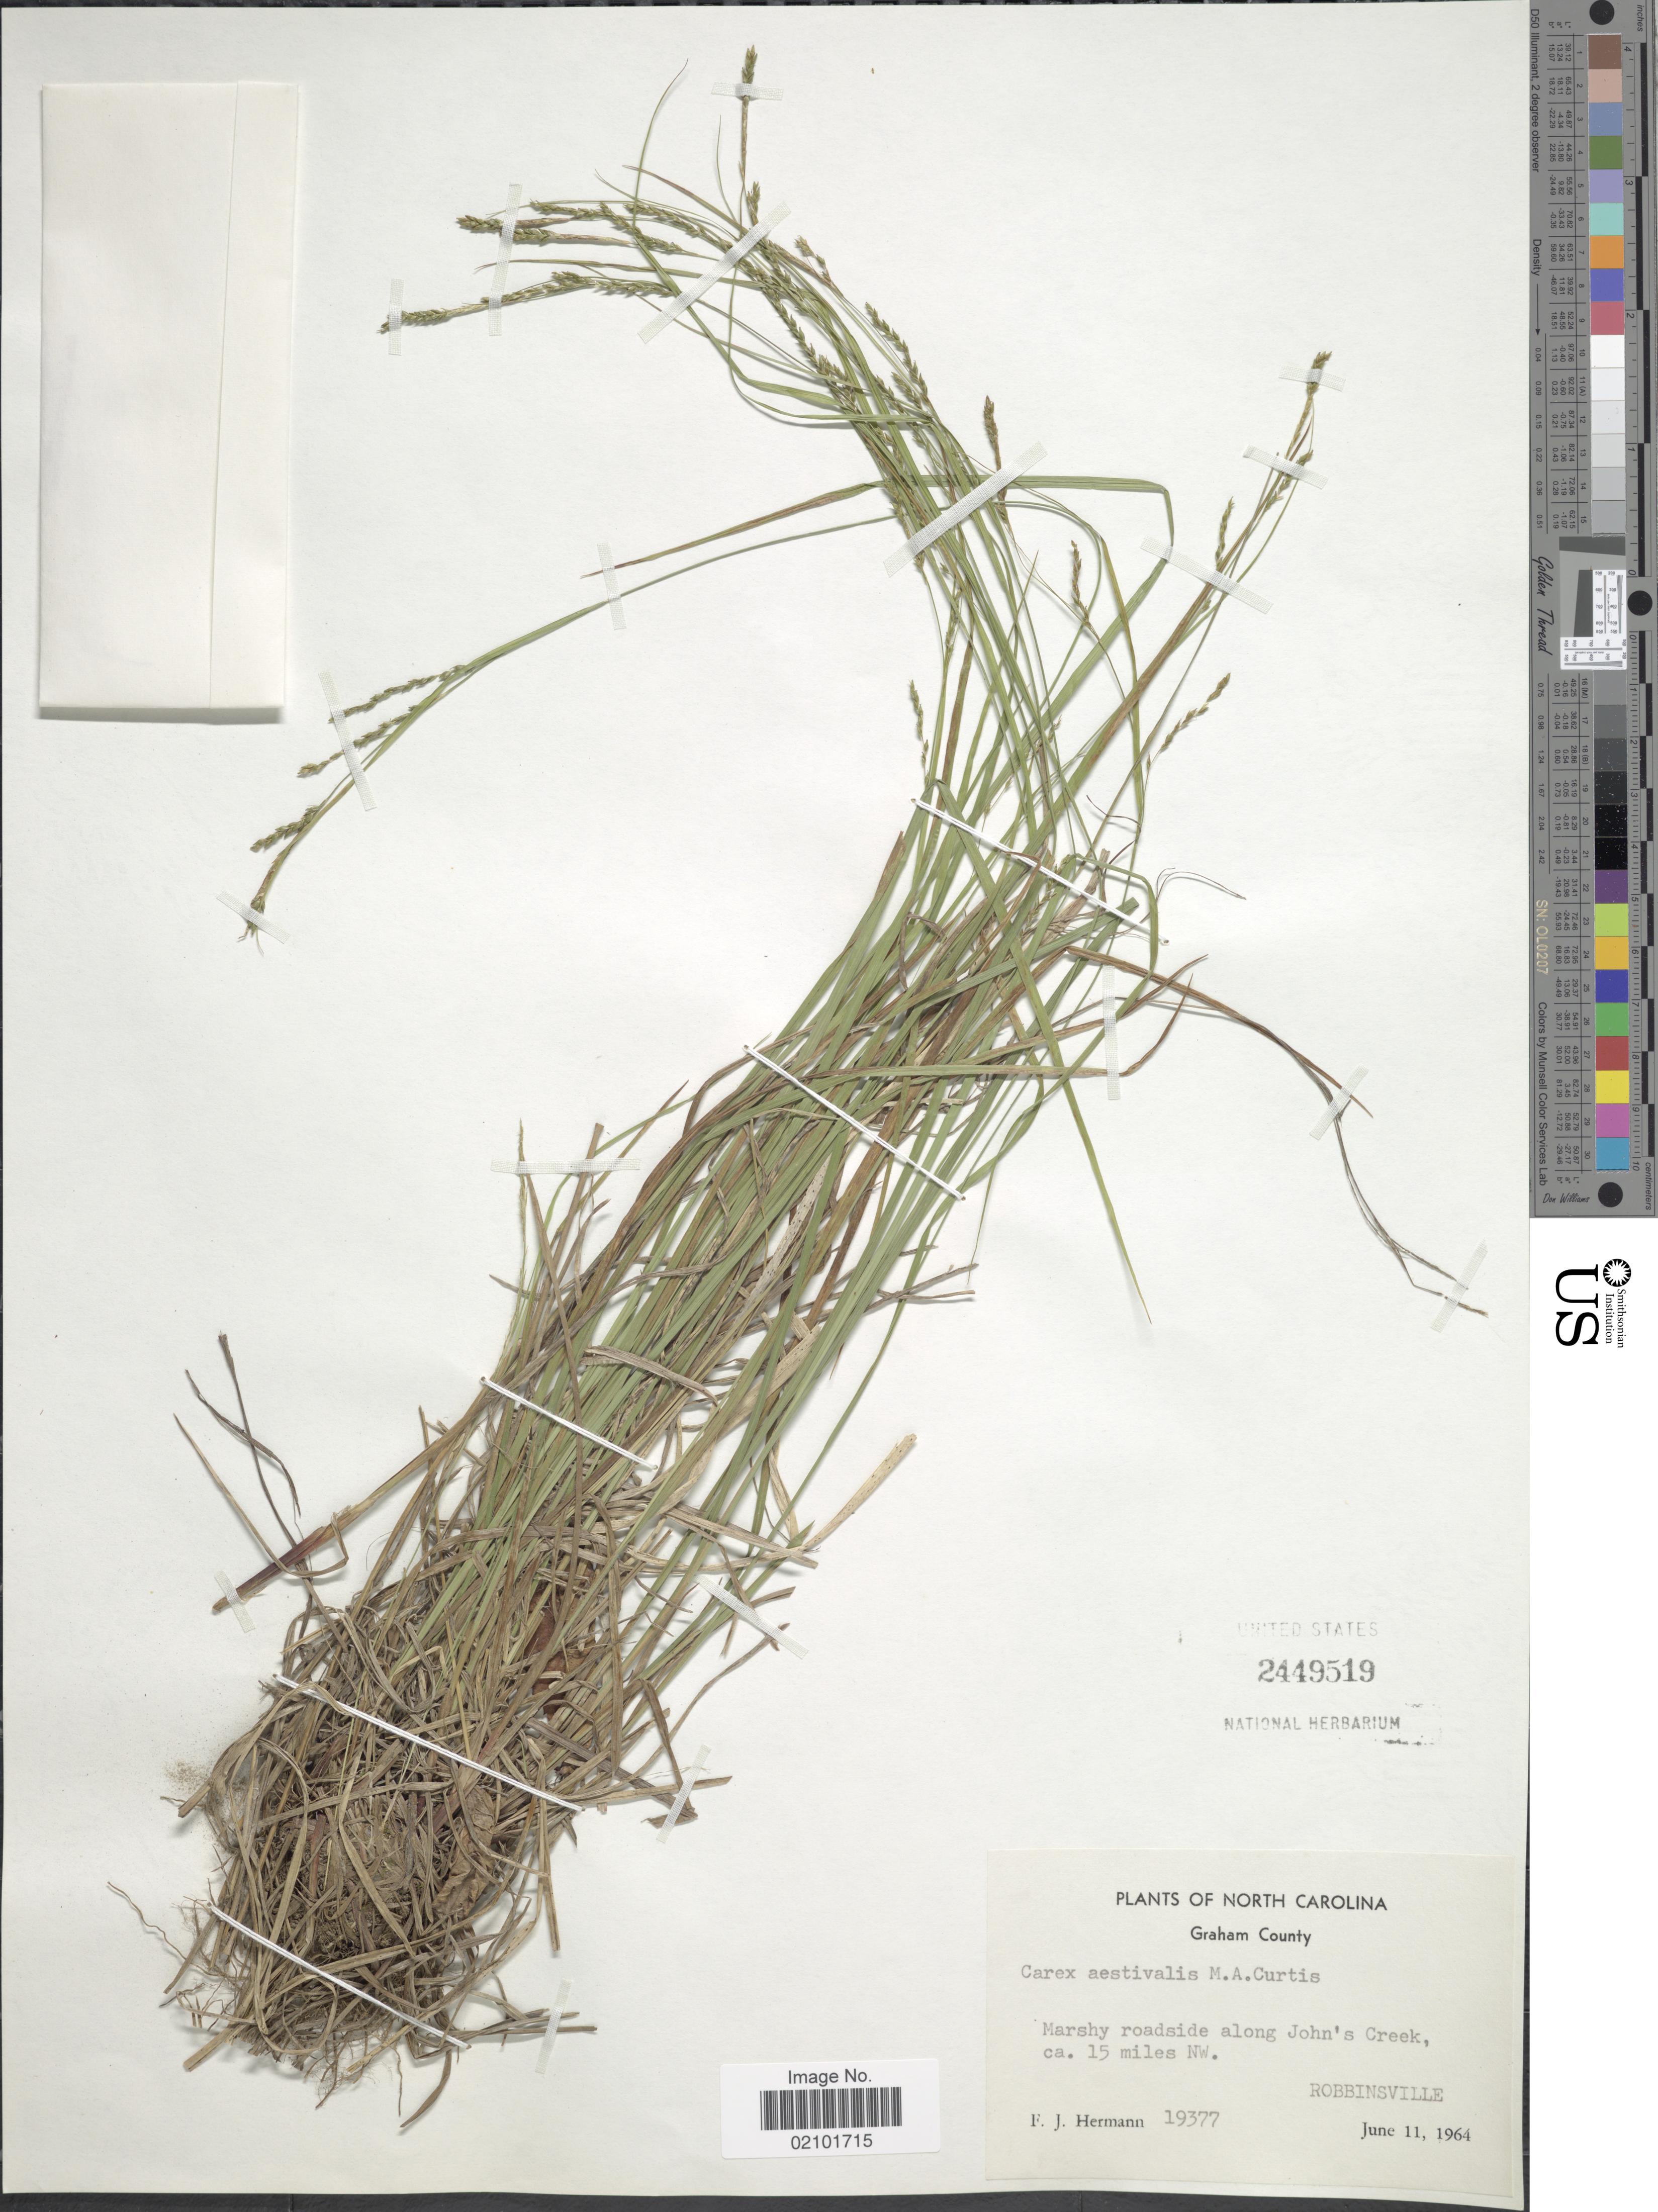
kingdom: Plantae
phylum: Tracheophyta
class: Liliopsida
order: Poales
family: Cyperaceae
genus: Carex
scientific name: Carex aestivalis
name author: M.A. Curtis ex A. Gray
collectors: F. J. Hermann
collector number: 19377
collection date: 1964-06-11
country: United States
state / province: North Carolina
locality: Graham County. Along John's Creek, ca. 15 miles NW. Robbinsville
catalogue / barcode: US 2449519